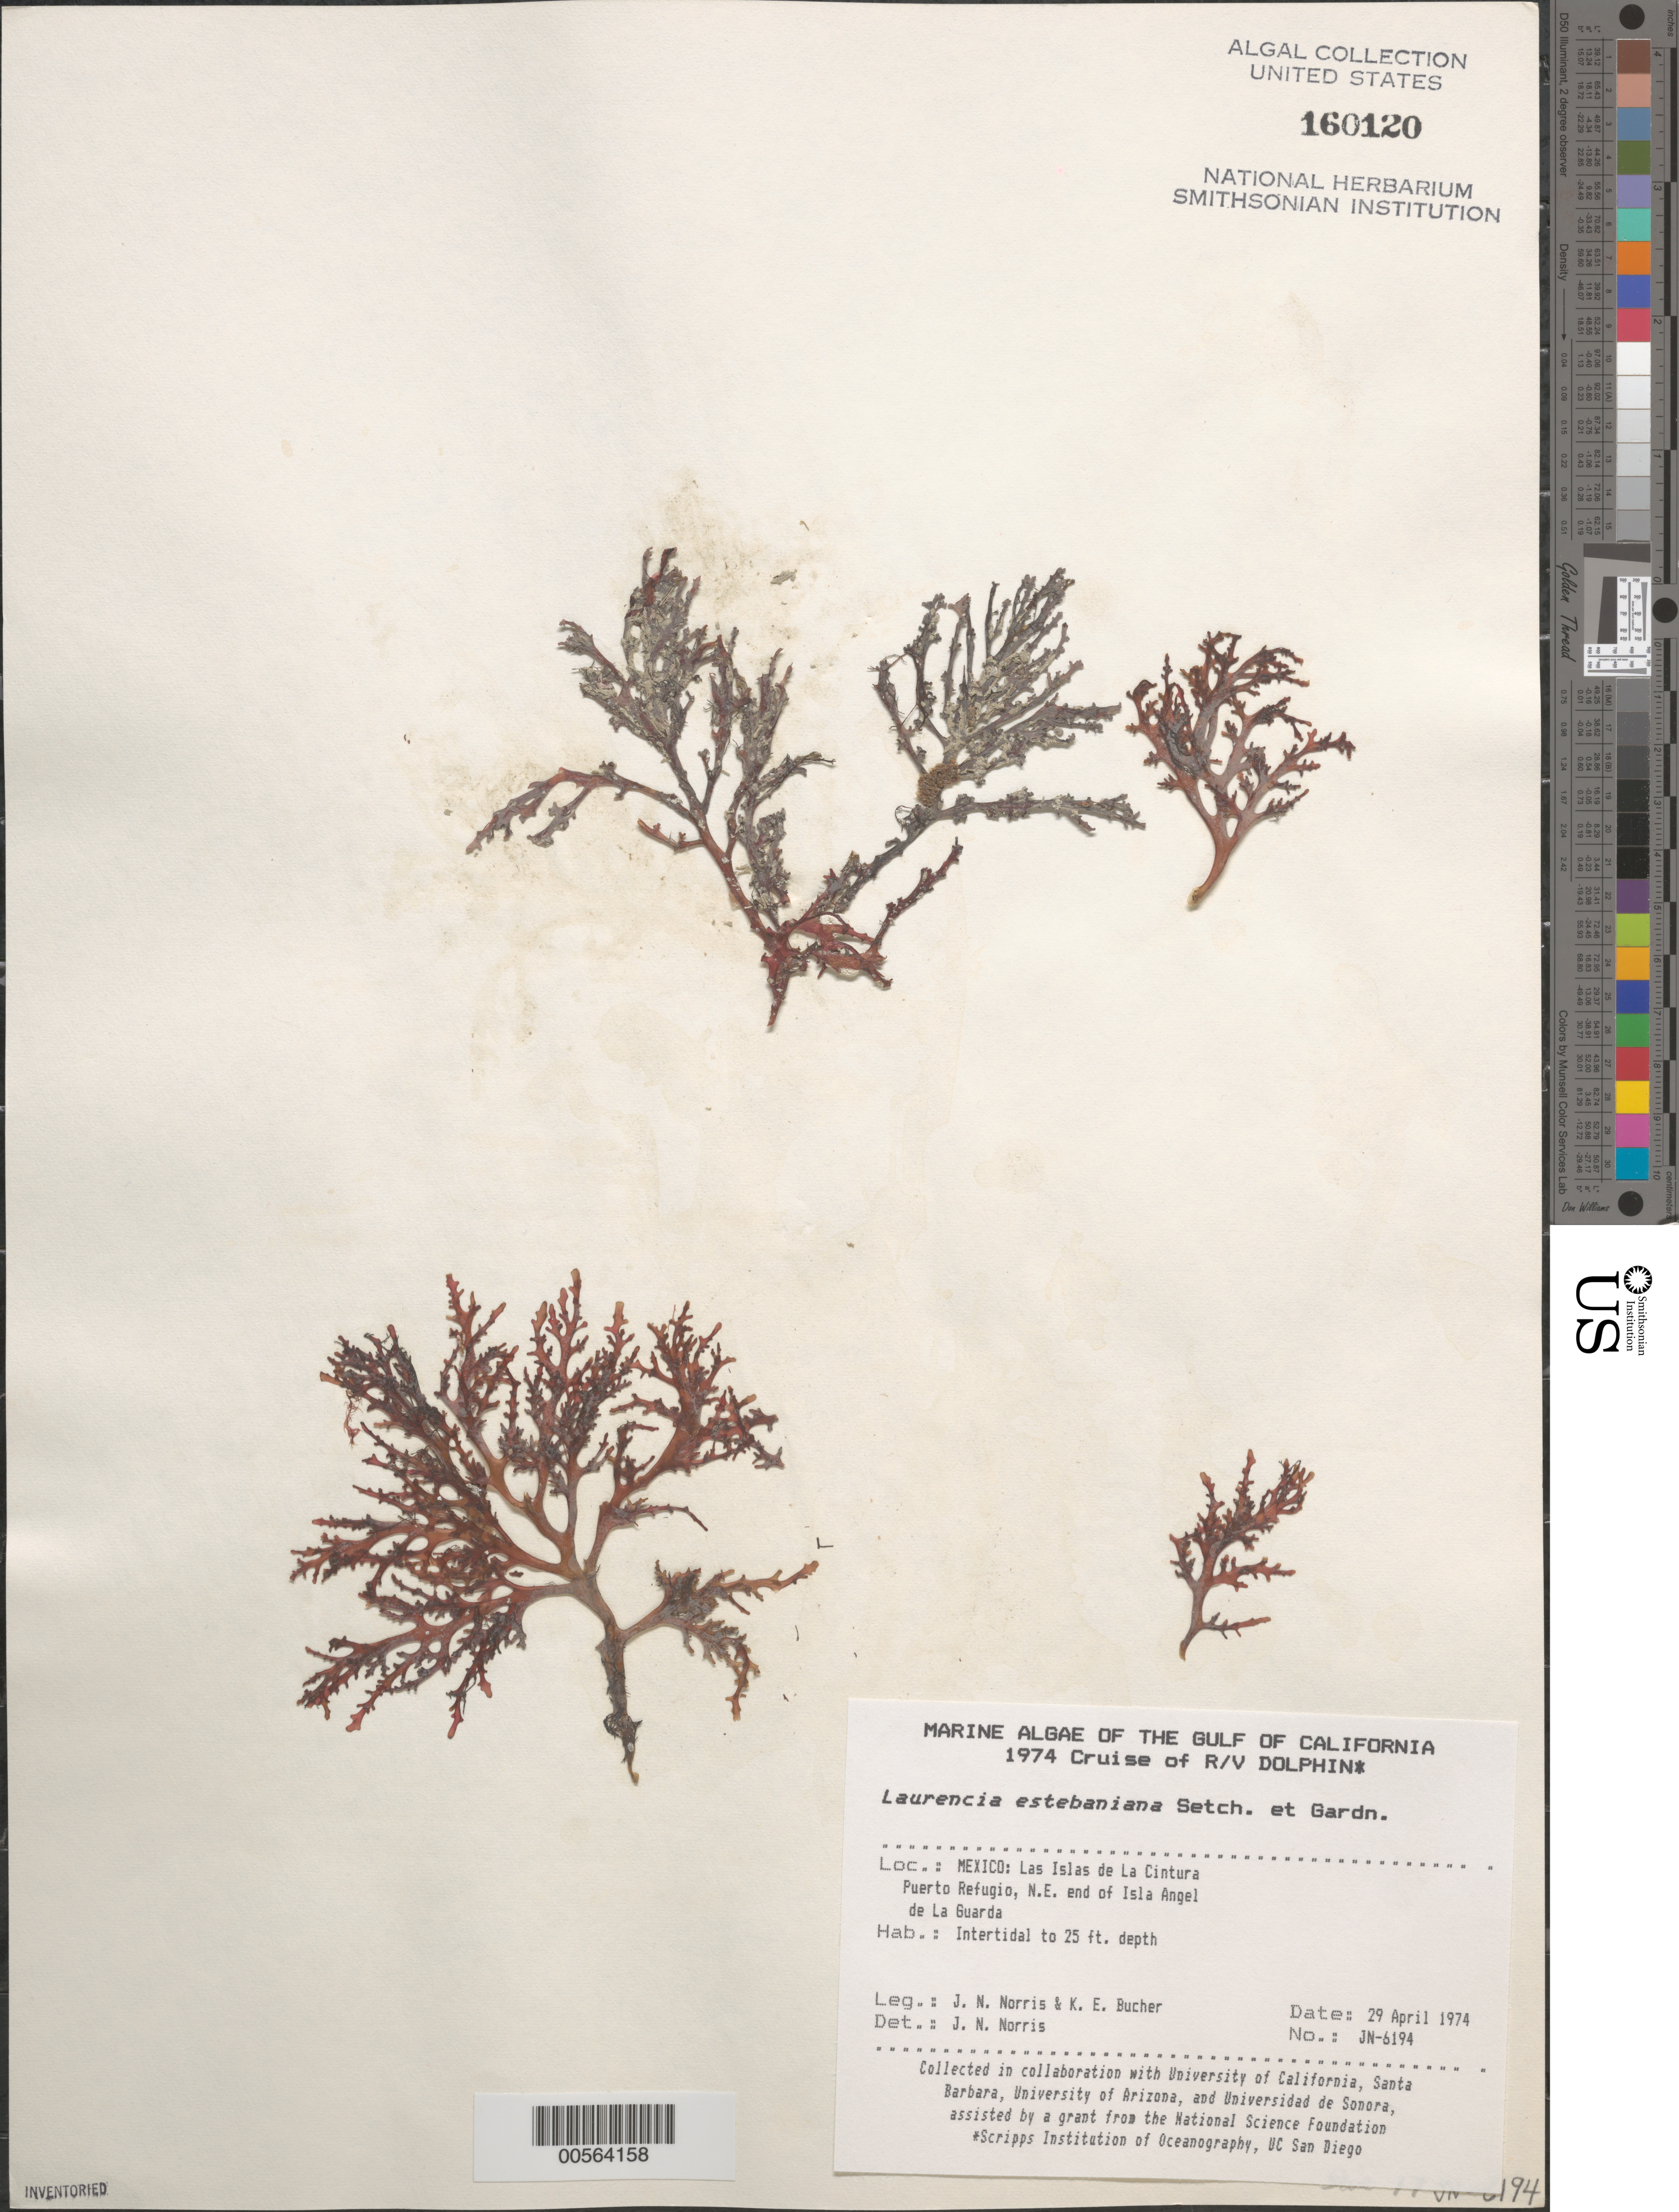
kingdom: Plantae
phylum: Rhodophyta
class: Florideophyceae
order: Ceramiales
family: Rhodomelaceae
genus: Osmundea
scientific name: Osmundea estebaniana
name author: (Setchell & N.L. Gardner) J.N. Norris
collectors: J. N. Norris & K. E. Bucher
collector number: JN-6194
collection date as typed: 29 Apr 1974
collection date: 1974-04-29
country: Mexico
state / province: Baja California Norte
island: Isla Angel de la Guarda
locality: Puerto Refugio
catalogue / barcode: US 160120